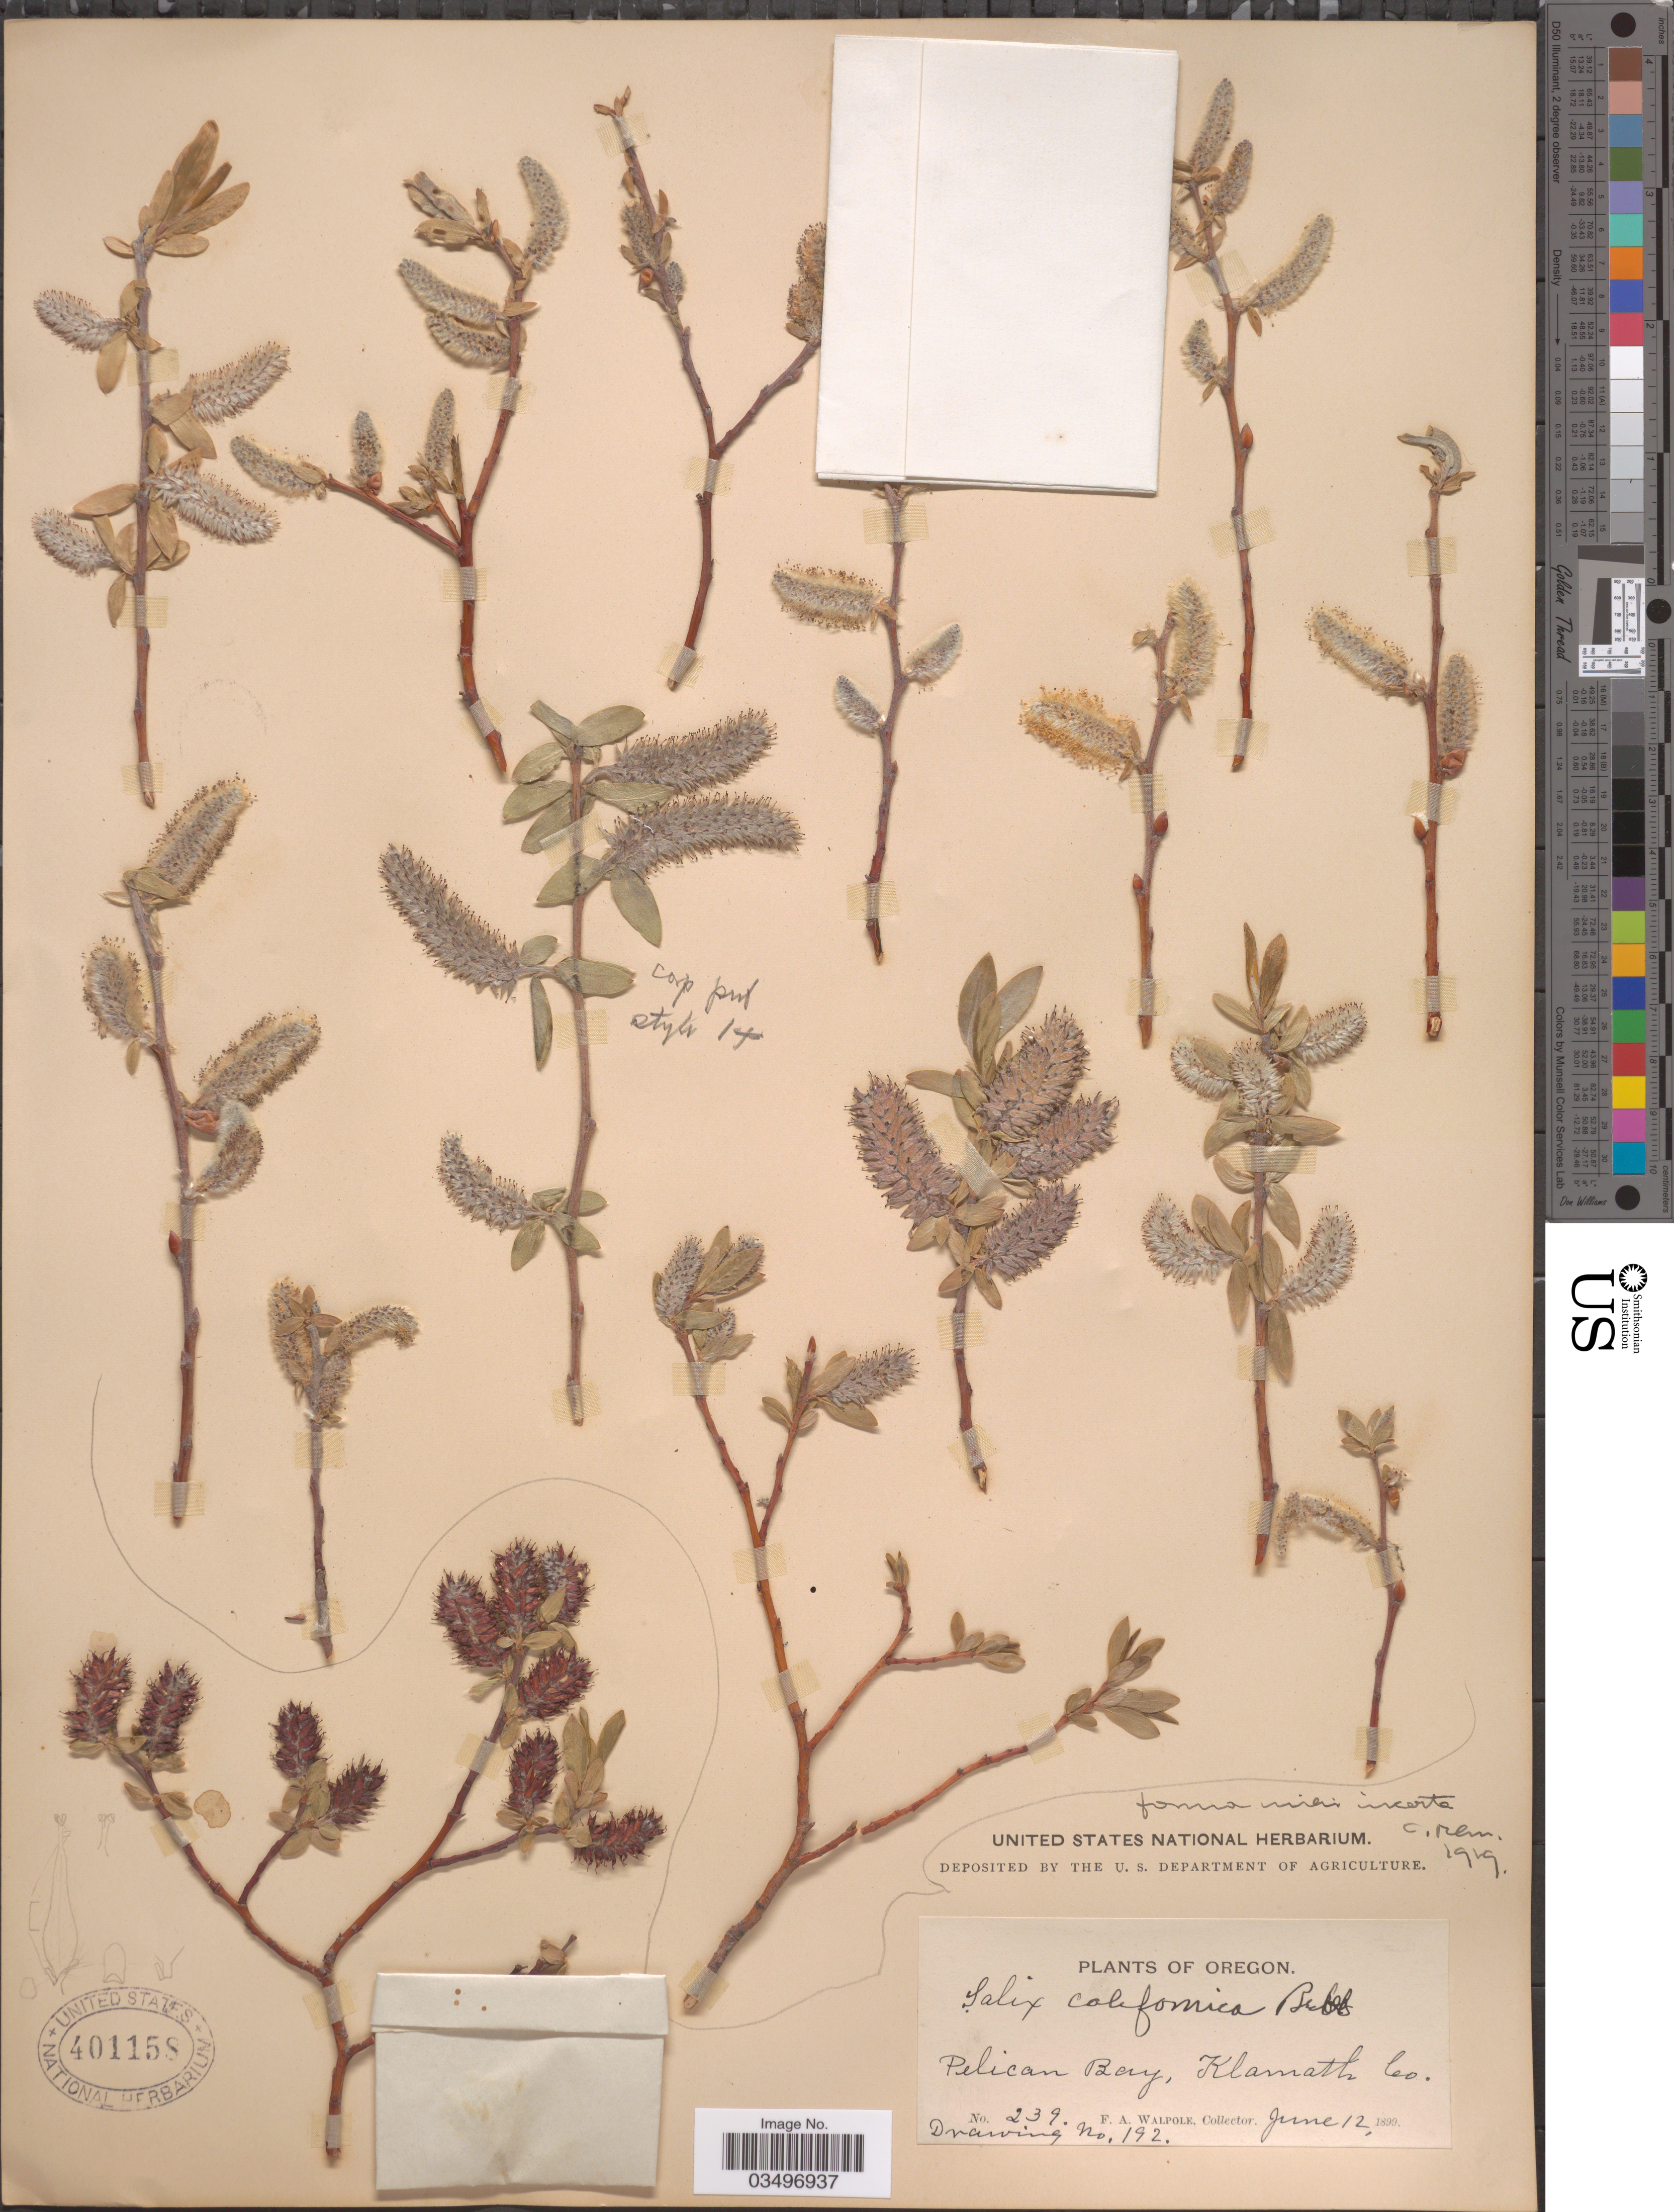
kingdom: Plantae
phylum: Tracheophyta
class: Magnoliopsida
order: Malpighiales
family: Salicaceae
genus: Salix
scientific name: Salix eastwoodiae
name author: Cockerell ex A. Heller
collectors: F. Walpole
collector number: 239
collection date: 1899-06-12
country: United States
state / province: Oregon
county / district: Klamath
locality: Pelican Bay, Klamath Co.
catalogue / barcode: US 401158